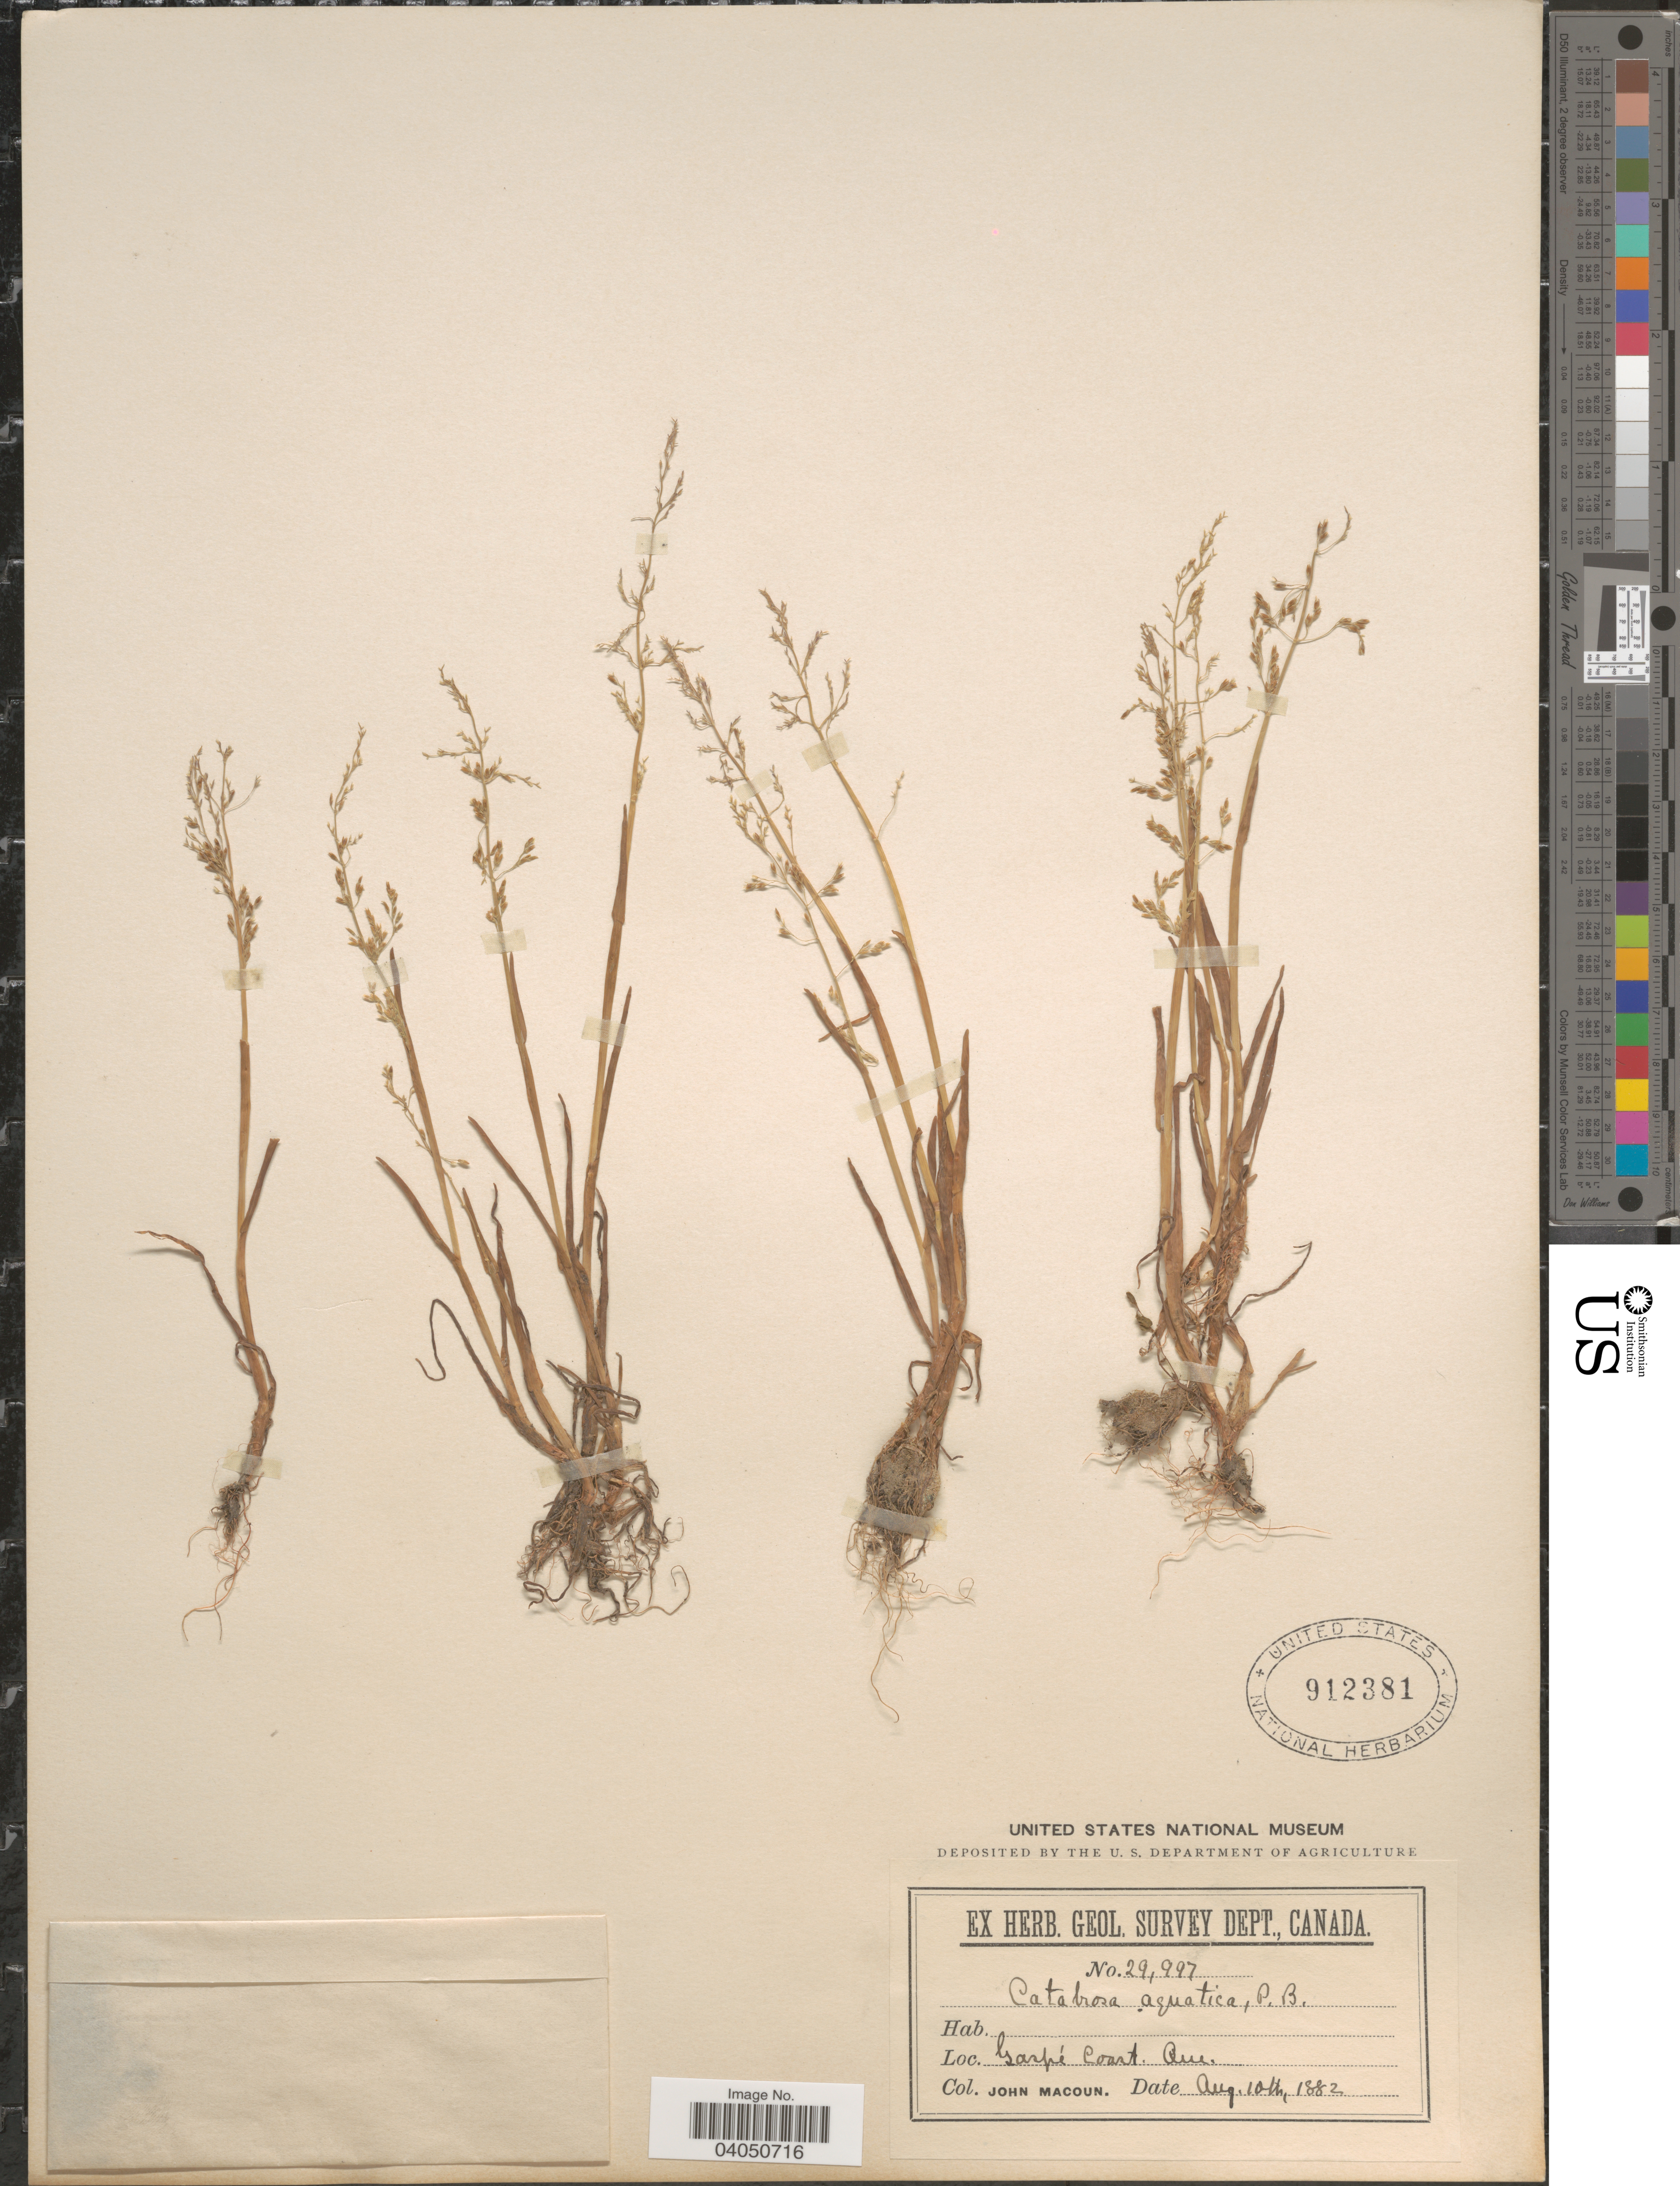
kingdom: Plantae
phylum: Tracheophyta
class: Liliopsida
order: Poales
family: Poaceae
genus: Catabrosa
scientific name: Catabrosa aquatica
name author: (L.) P. Beauv.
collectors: J. Macoun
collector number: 29997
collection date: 1882-08-10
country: Canada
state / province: Quebec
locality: Gaspé Coast.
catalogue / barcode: US 912381